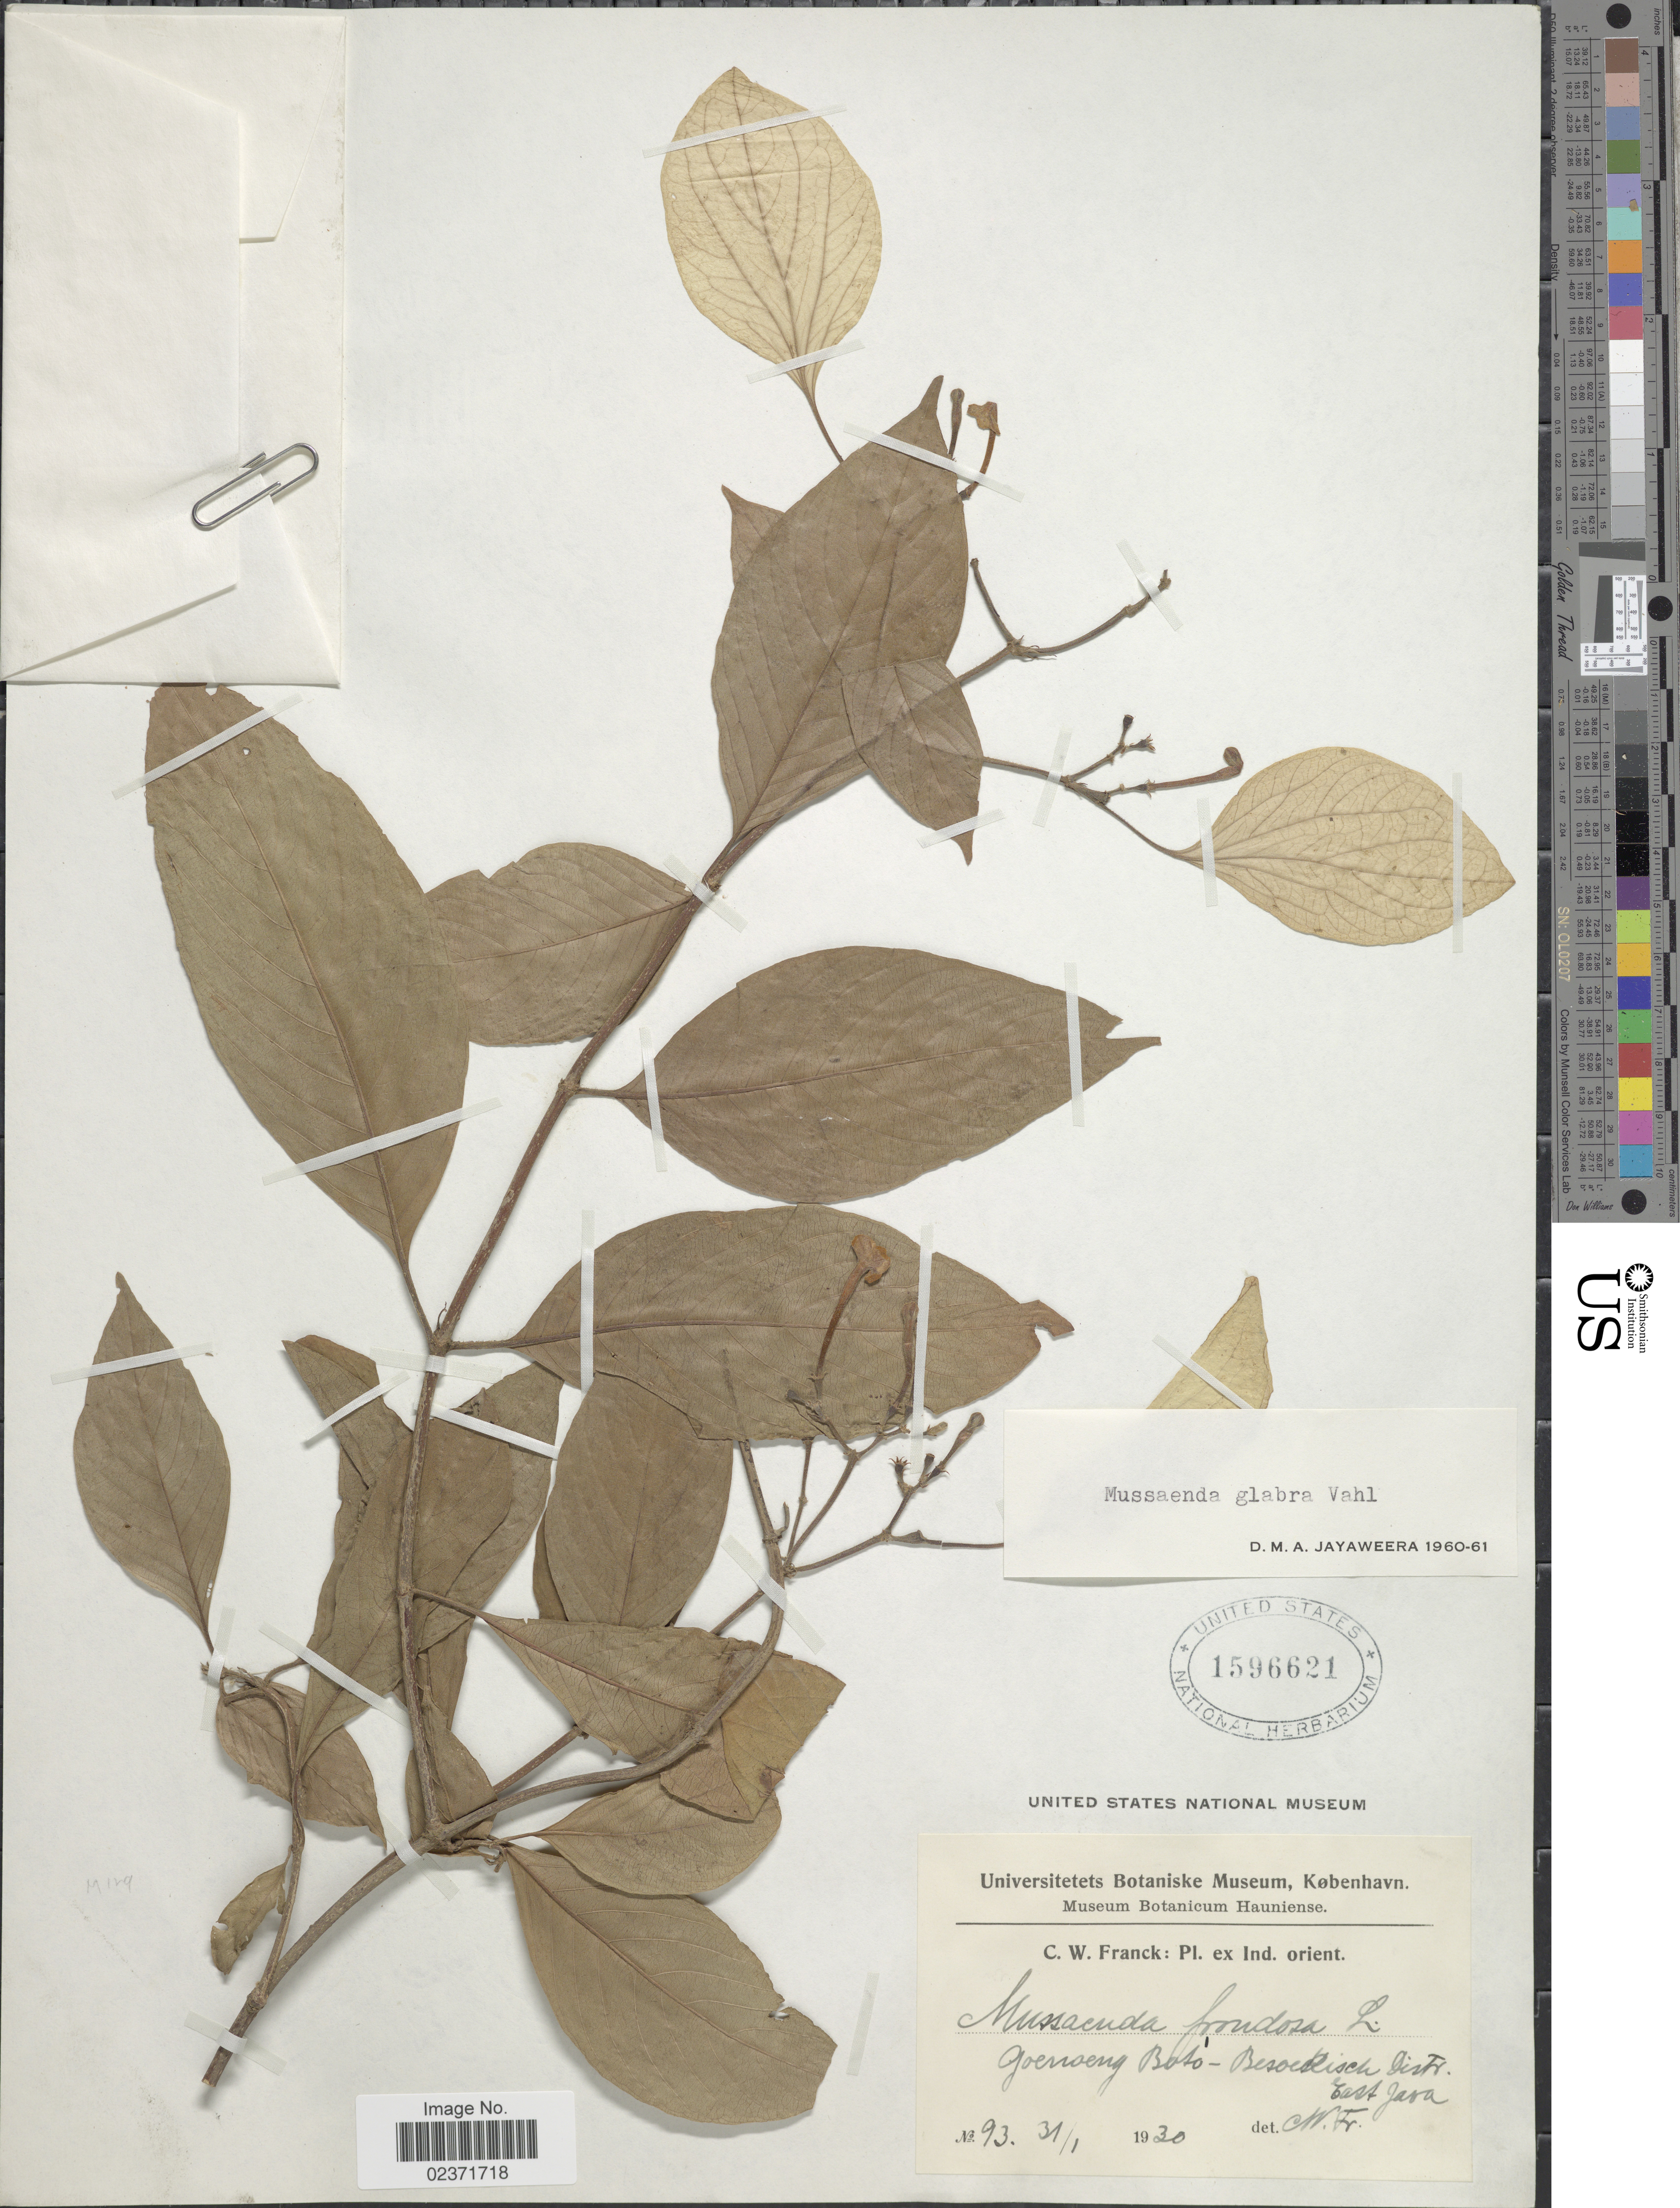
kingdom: Plantae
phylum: Tracheophyta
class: Magnoliopsida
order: Gentianales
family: Rubiaceae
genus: Mussaenda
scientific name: Mussaenda glabra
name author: Vahl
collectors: C. Franck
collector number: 93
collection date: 1930-01-31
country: Indonesia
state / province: Java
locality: Ind. orient. Goenoeng Boto-Besoekisch [interpreted] Distr. East Java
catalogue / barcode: US 1596621